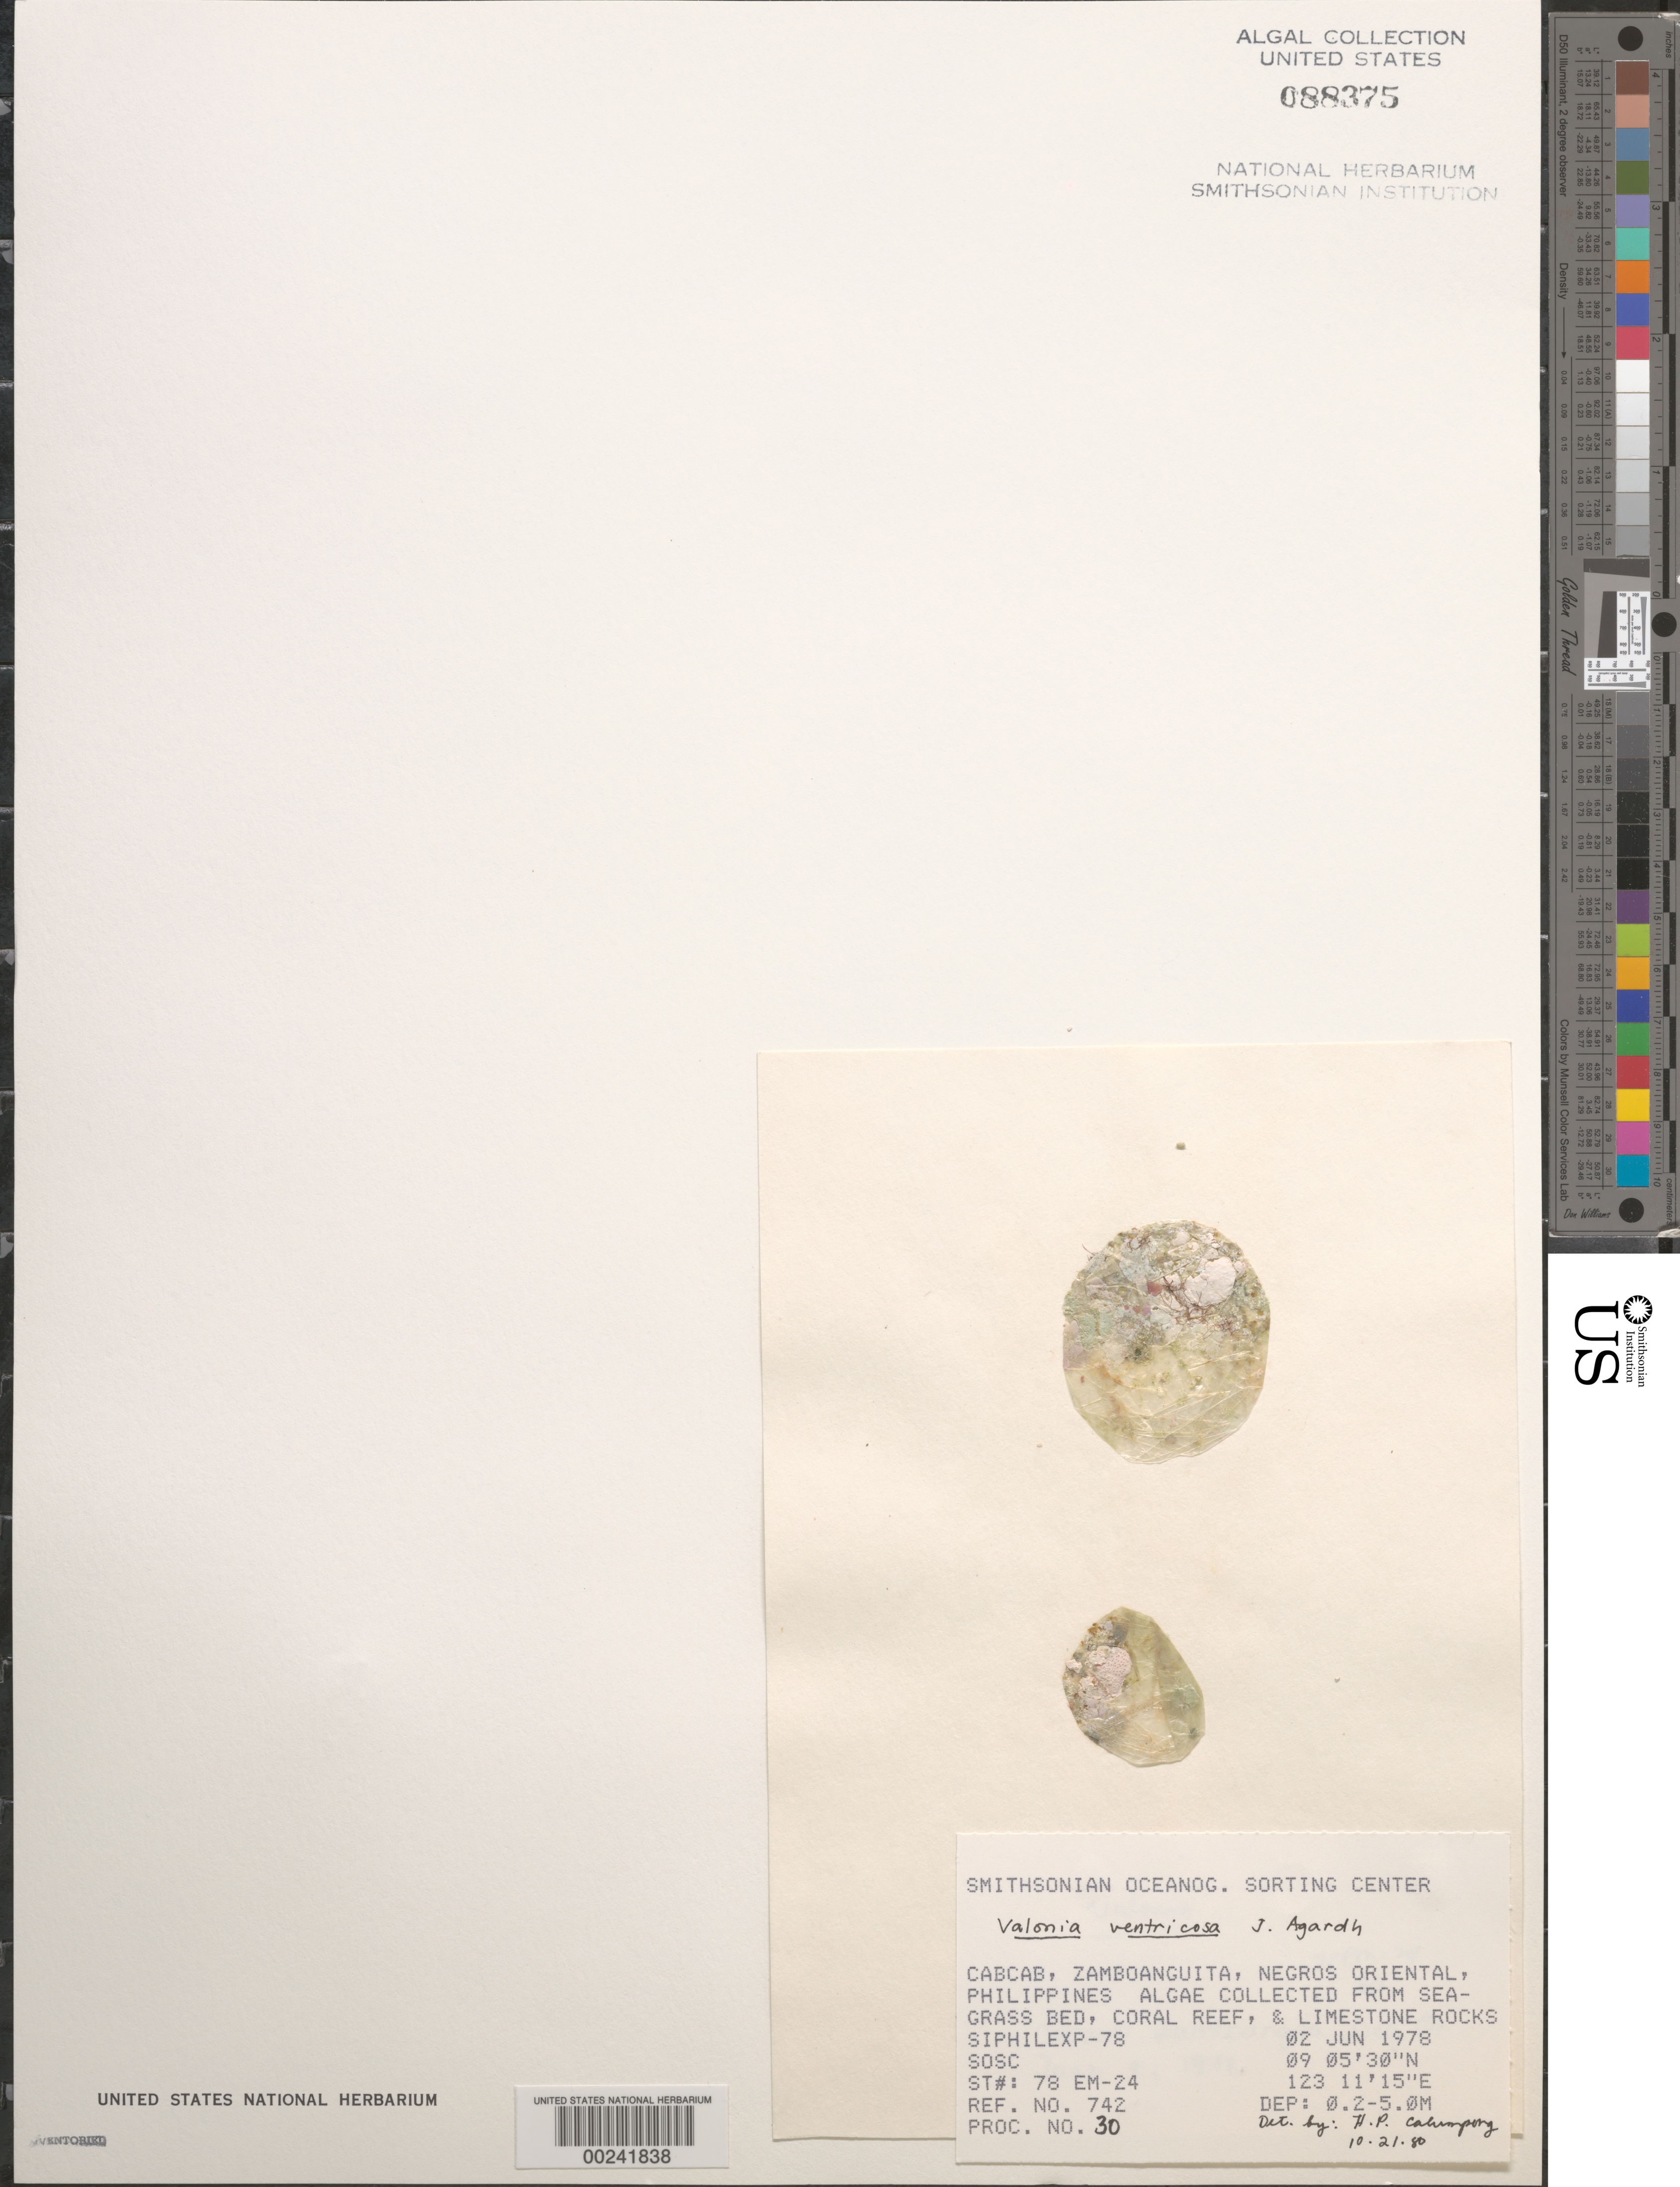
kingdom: Plantae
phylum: Chlorophyta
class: Ulvophyceae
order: Siphonocladales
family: Valoniaceae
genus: Valonia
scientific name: Valonia ventricosa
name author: J. Agardh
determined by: Calumpong, H. P.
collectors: SOSC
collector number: Station 78 Em-24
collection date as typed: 02 Jun 1978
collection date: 1978-06-02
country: Philippines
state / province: Central Visayas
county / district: Negros Oriental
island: Negros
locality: Cabcab, Zamboanguita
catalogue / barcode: US 88375